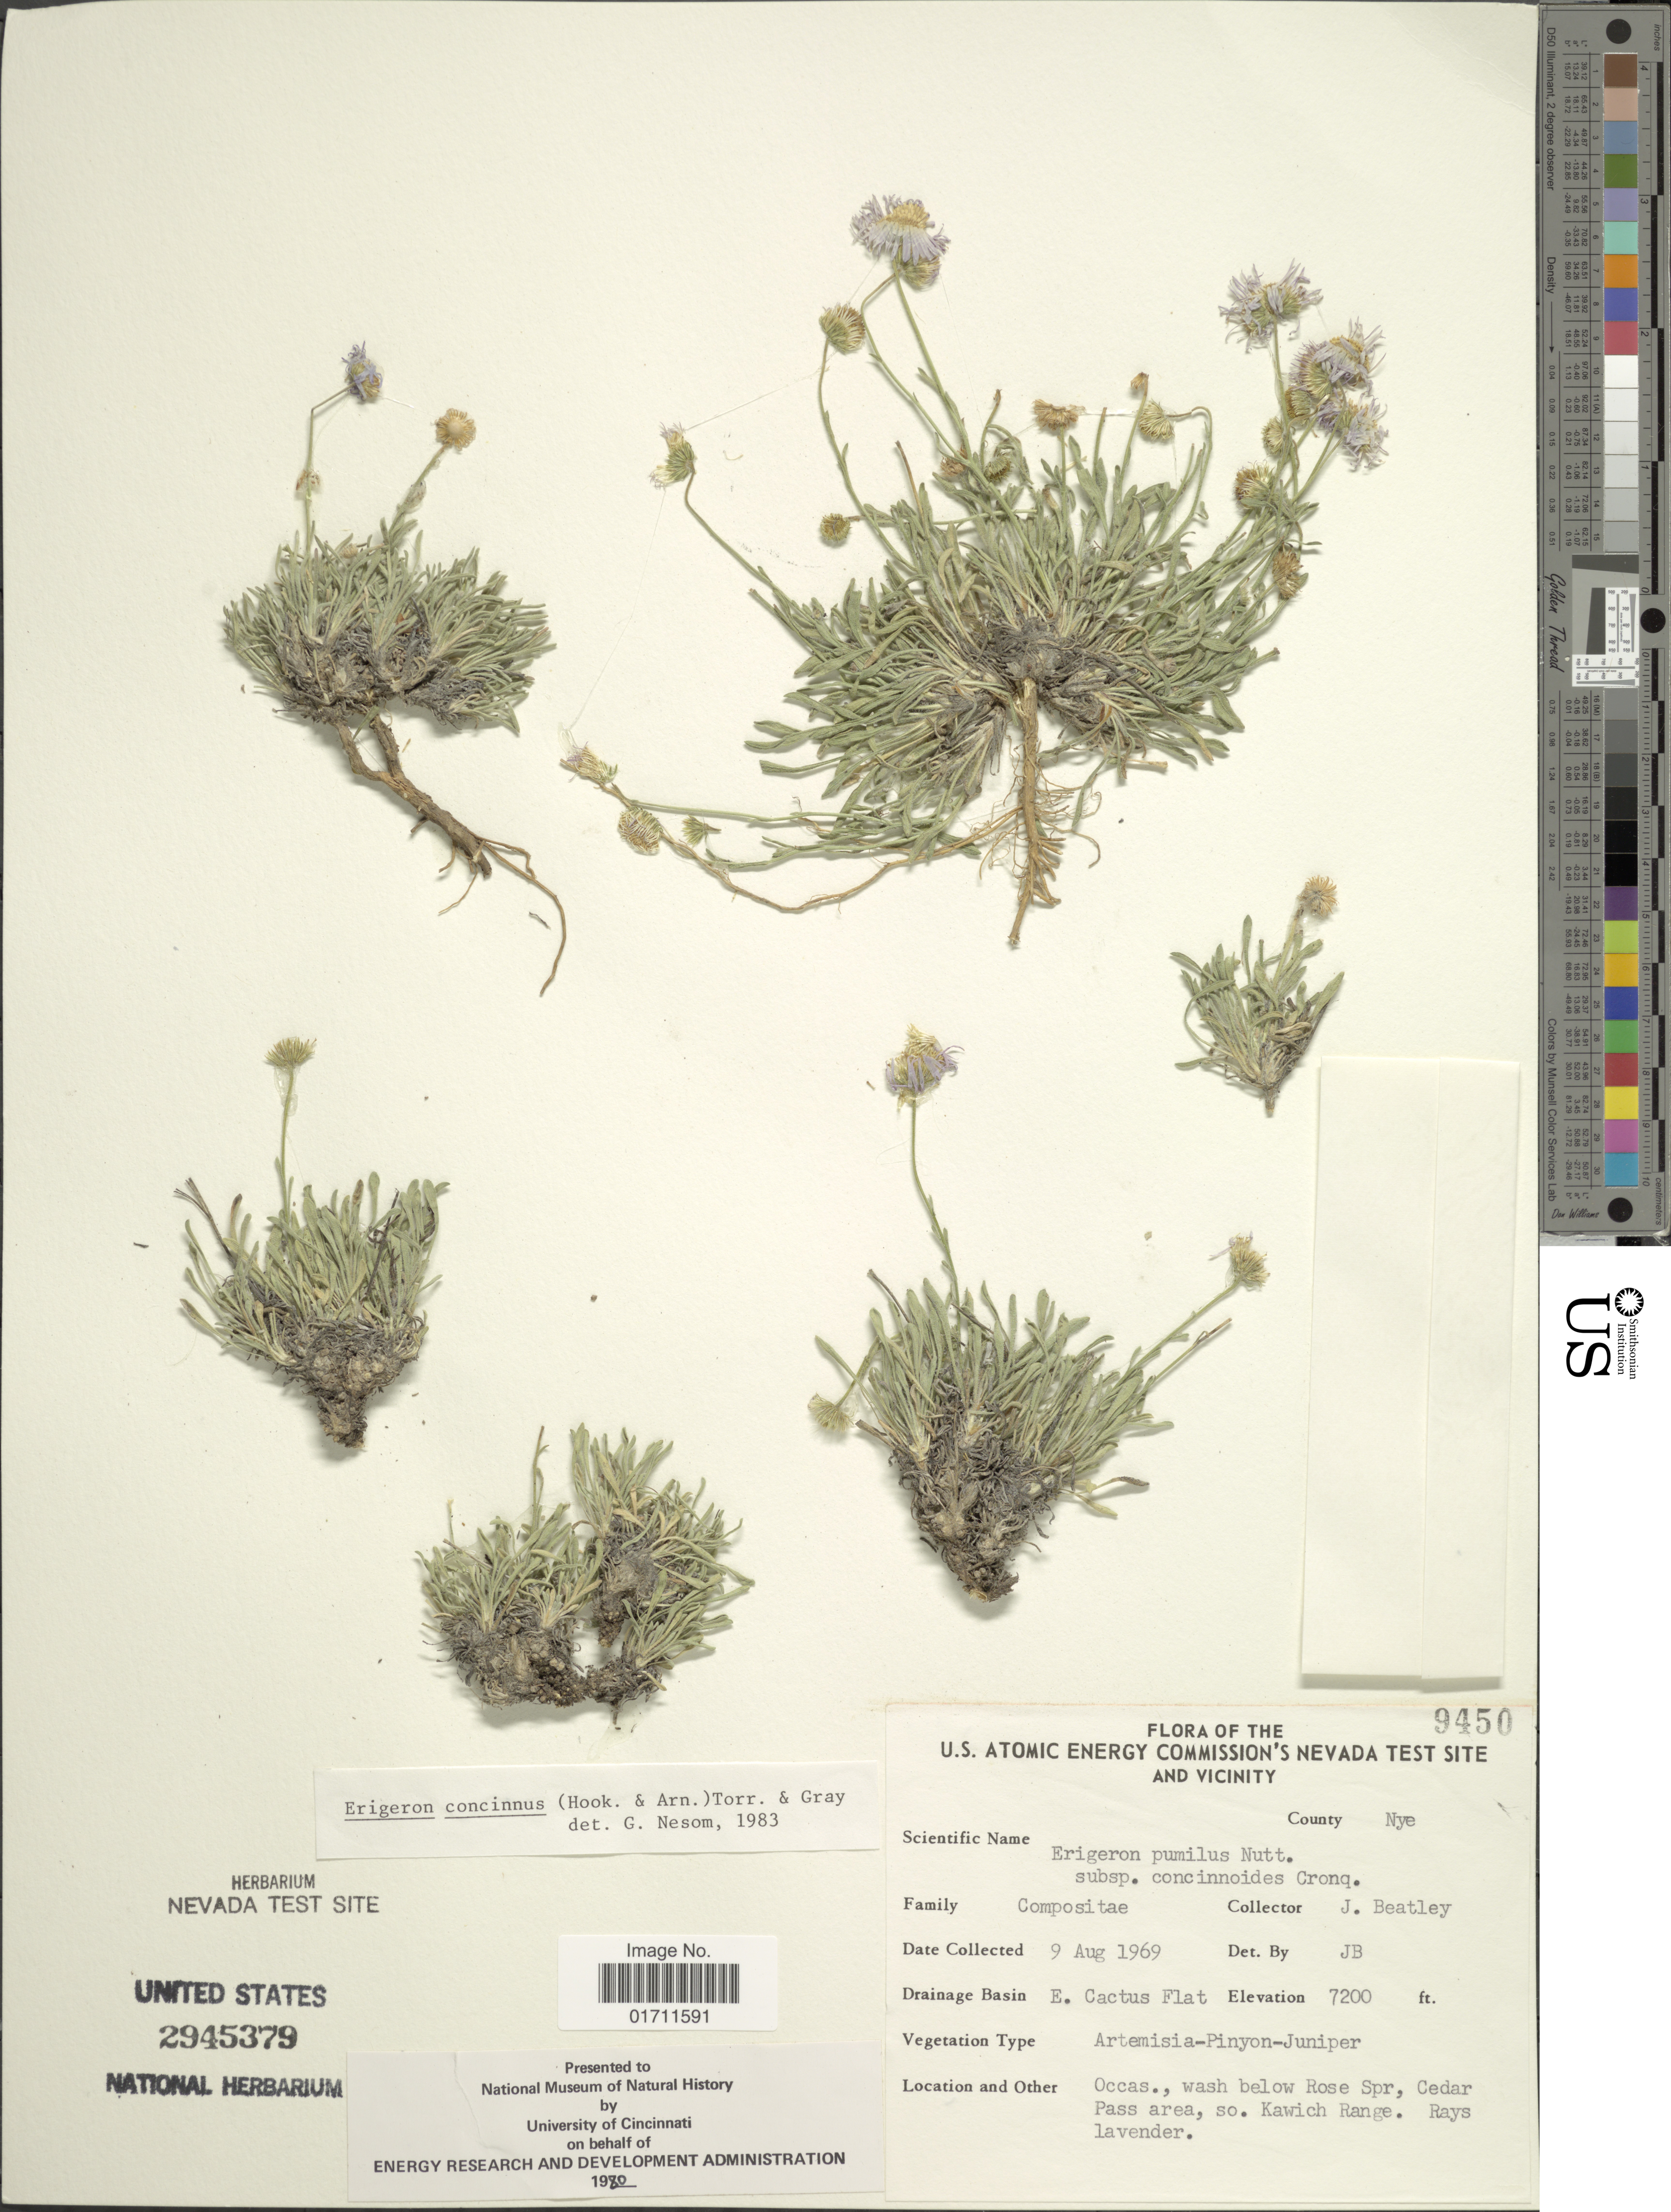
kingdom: Plantae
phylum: Tracheophyta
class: Magnoliopsida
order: Asterales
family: Asteraceae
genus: Erigeron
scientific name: Erigeron concinnus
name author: (Hook. & Arn.) Torr. & A. Gray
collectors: J. C. Beatley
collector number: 9450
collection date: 1969-08-09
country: United States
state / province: Nevada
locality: U.S. Atomic Energy Commisson's Nevada Test Site and Vicinity, County Nye, Drainage Basin E. Catus Flat, Occas., wash below Rose Spr, Cedar Pass Area, so. Kawich Range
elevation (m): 2195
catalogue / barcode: US 2945379